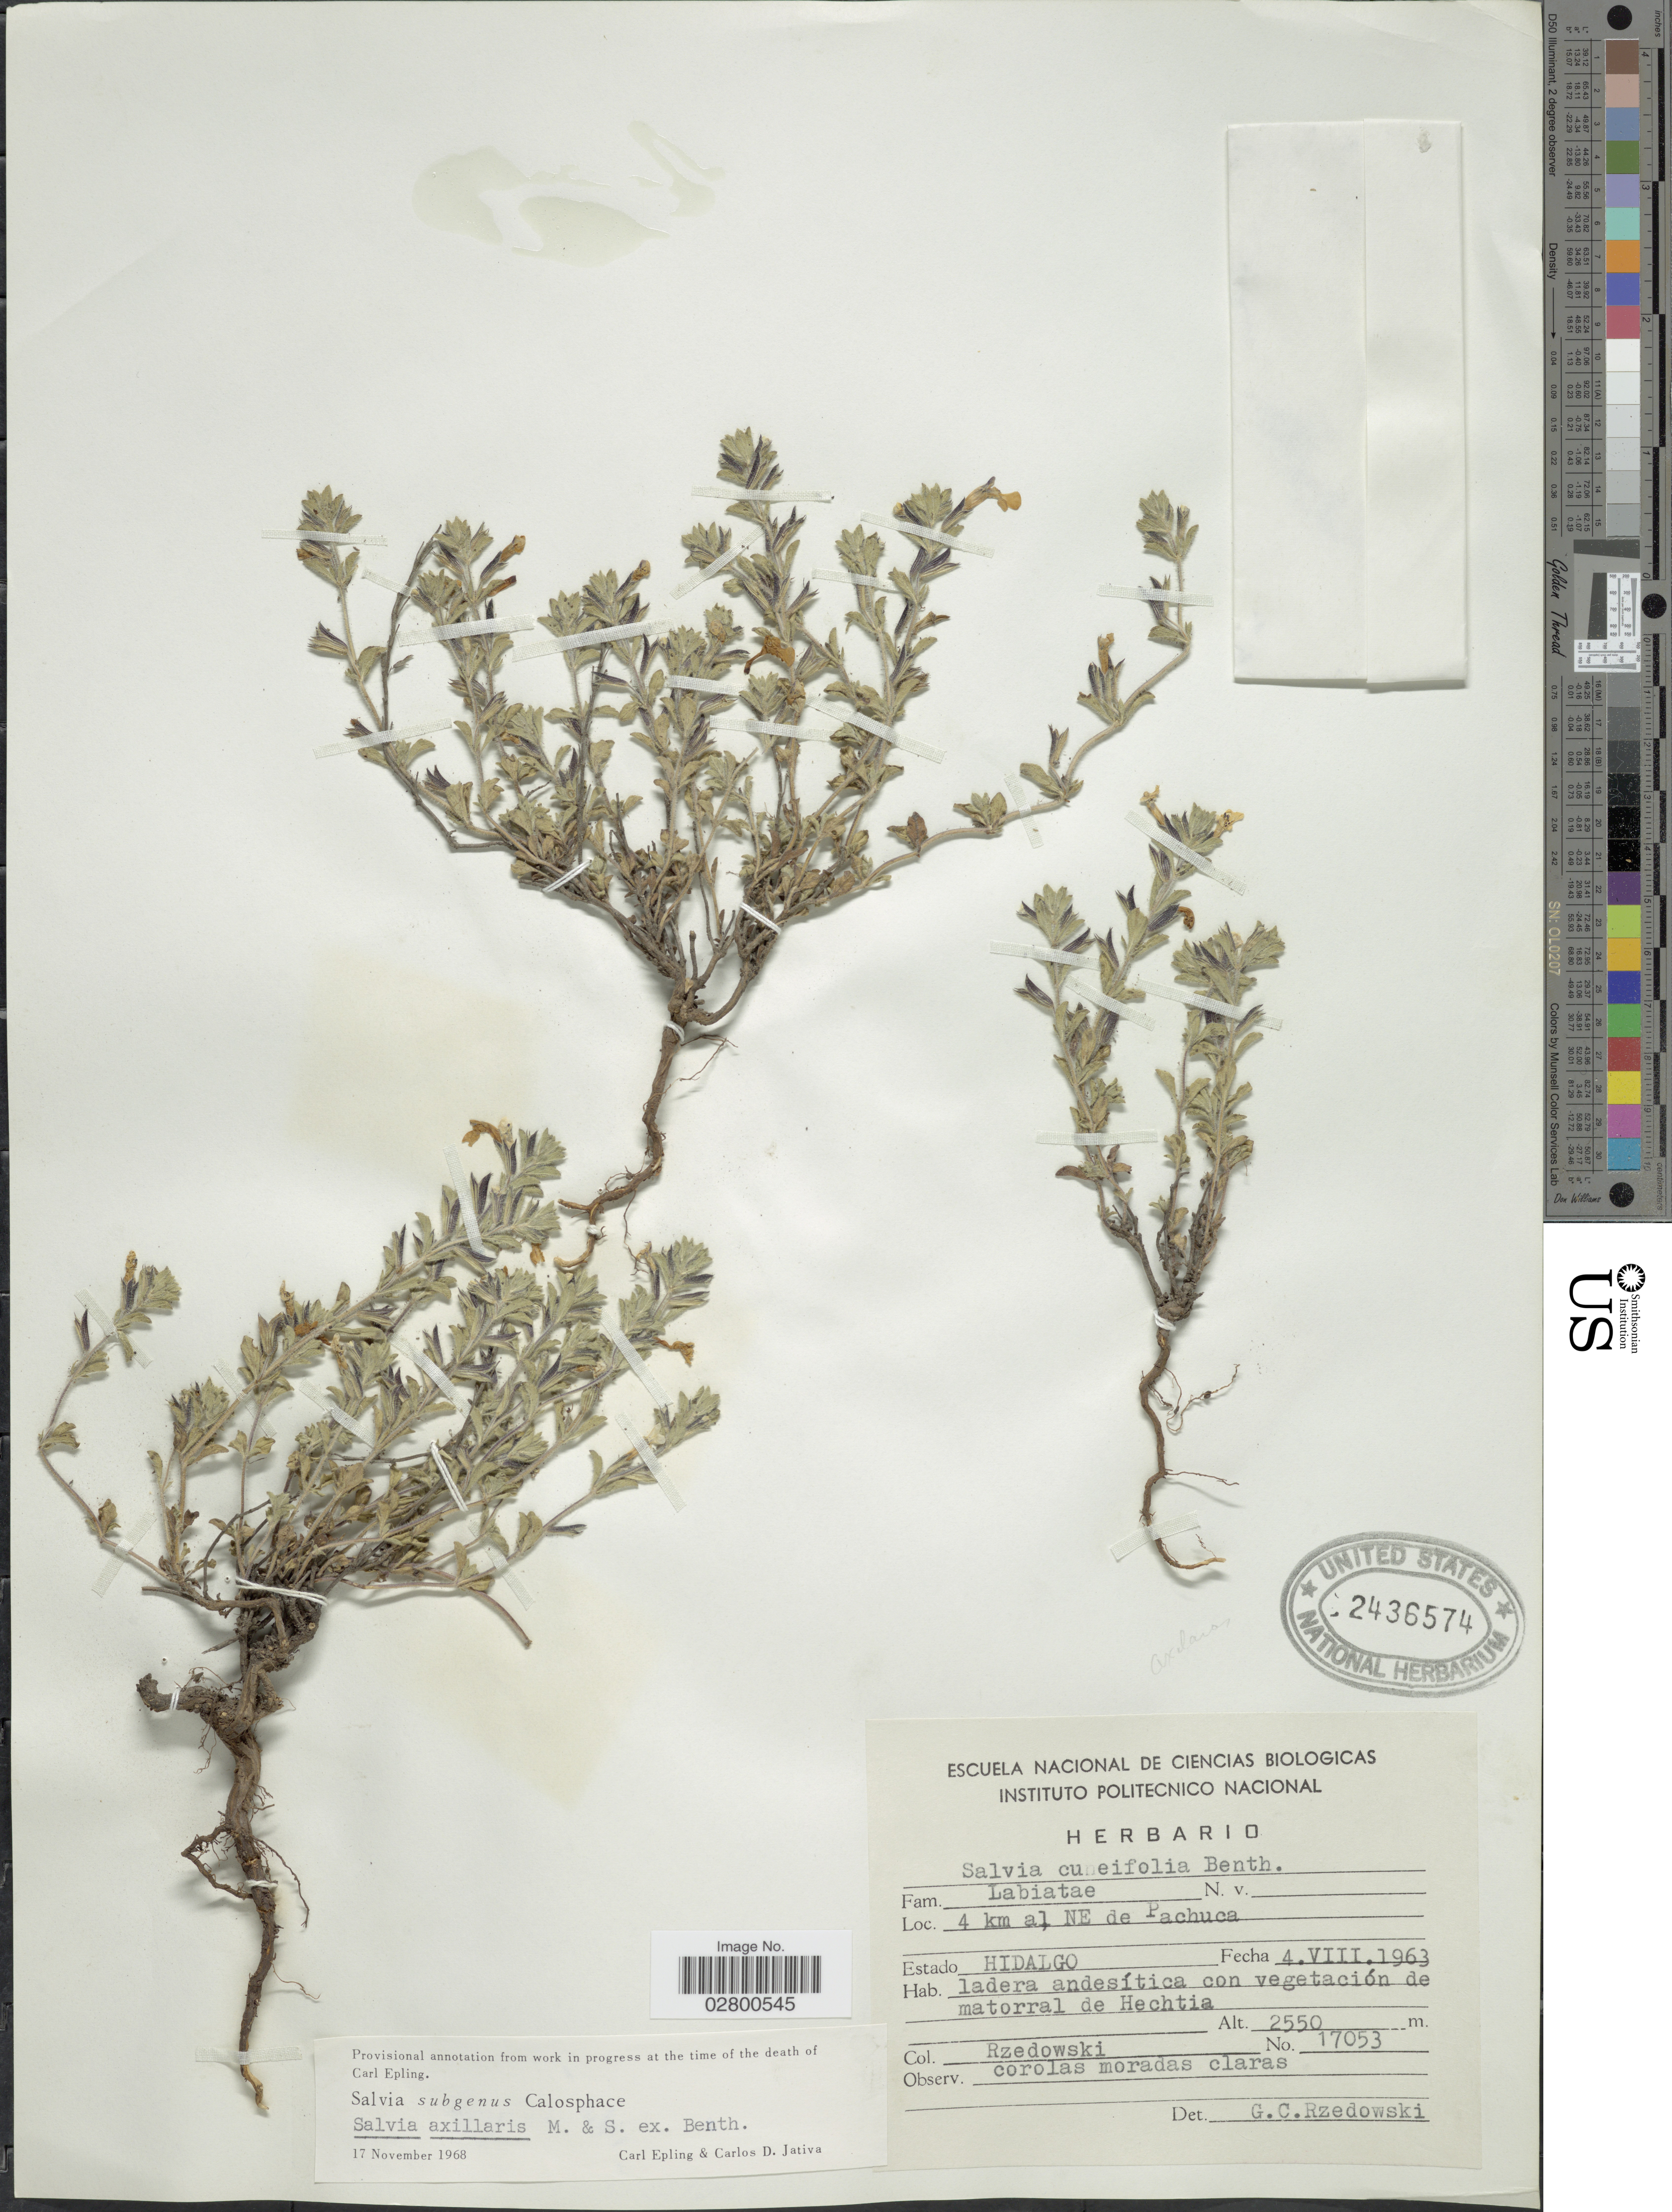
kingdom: Plantae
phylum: Tracheophyta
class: Magnoliopsida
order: Lamiales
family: Lamiaceae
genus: Salvia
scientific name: Salvia axillaris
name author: Moc. & Sessé ex Benth.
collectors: Rzedowski, --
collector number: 17053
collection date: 1963-08-04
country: Mexico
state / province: Hidalgo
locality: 4 km al NE de Pachuca.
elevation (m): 2550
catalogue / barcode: US 2436574